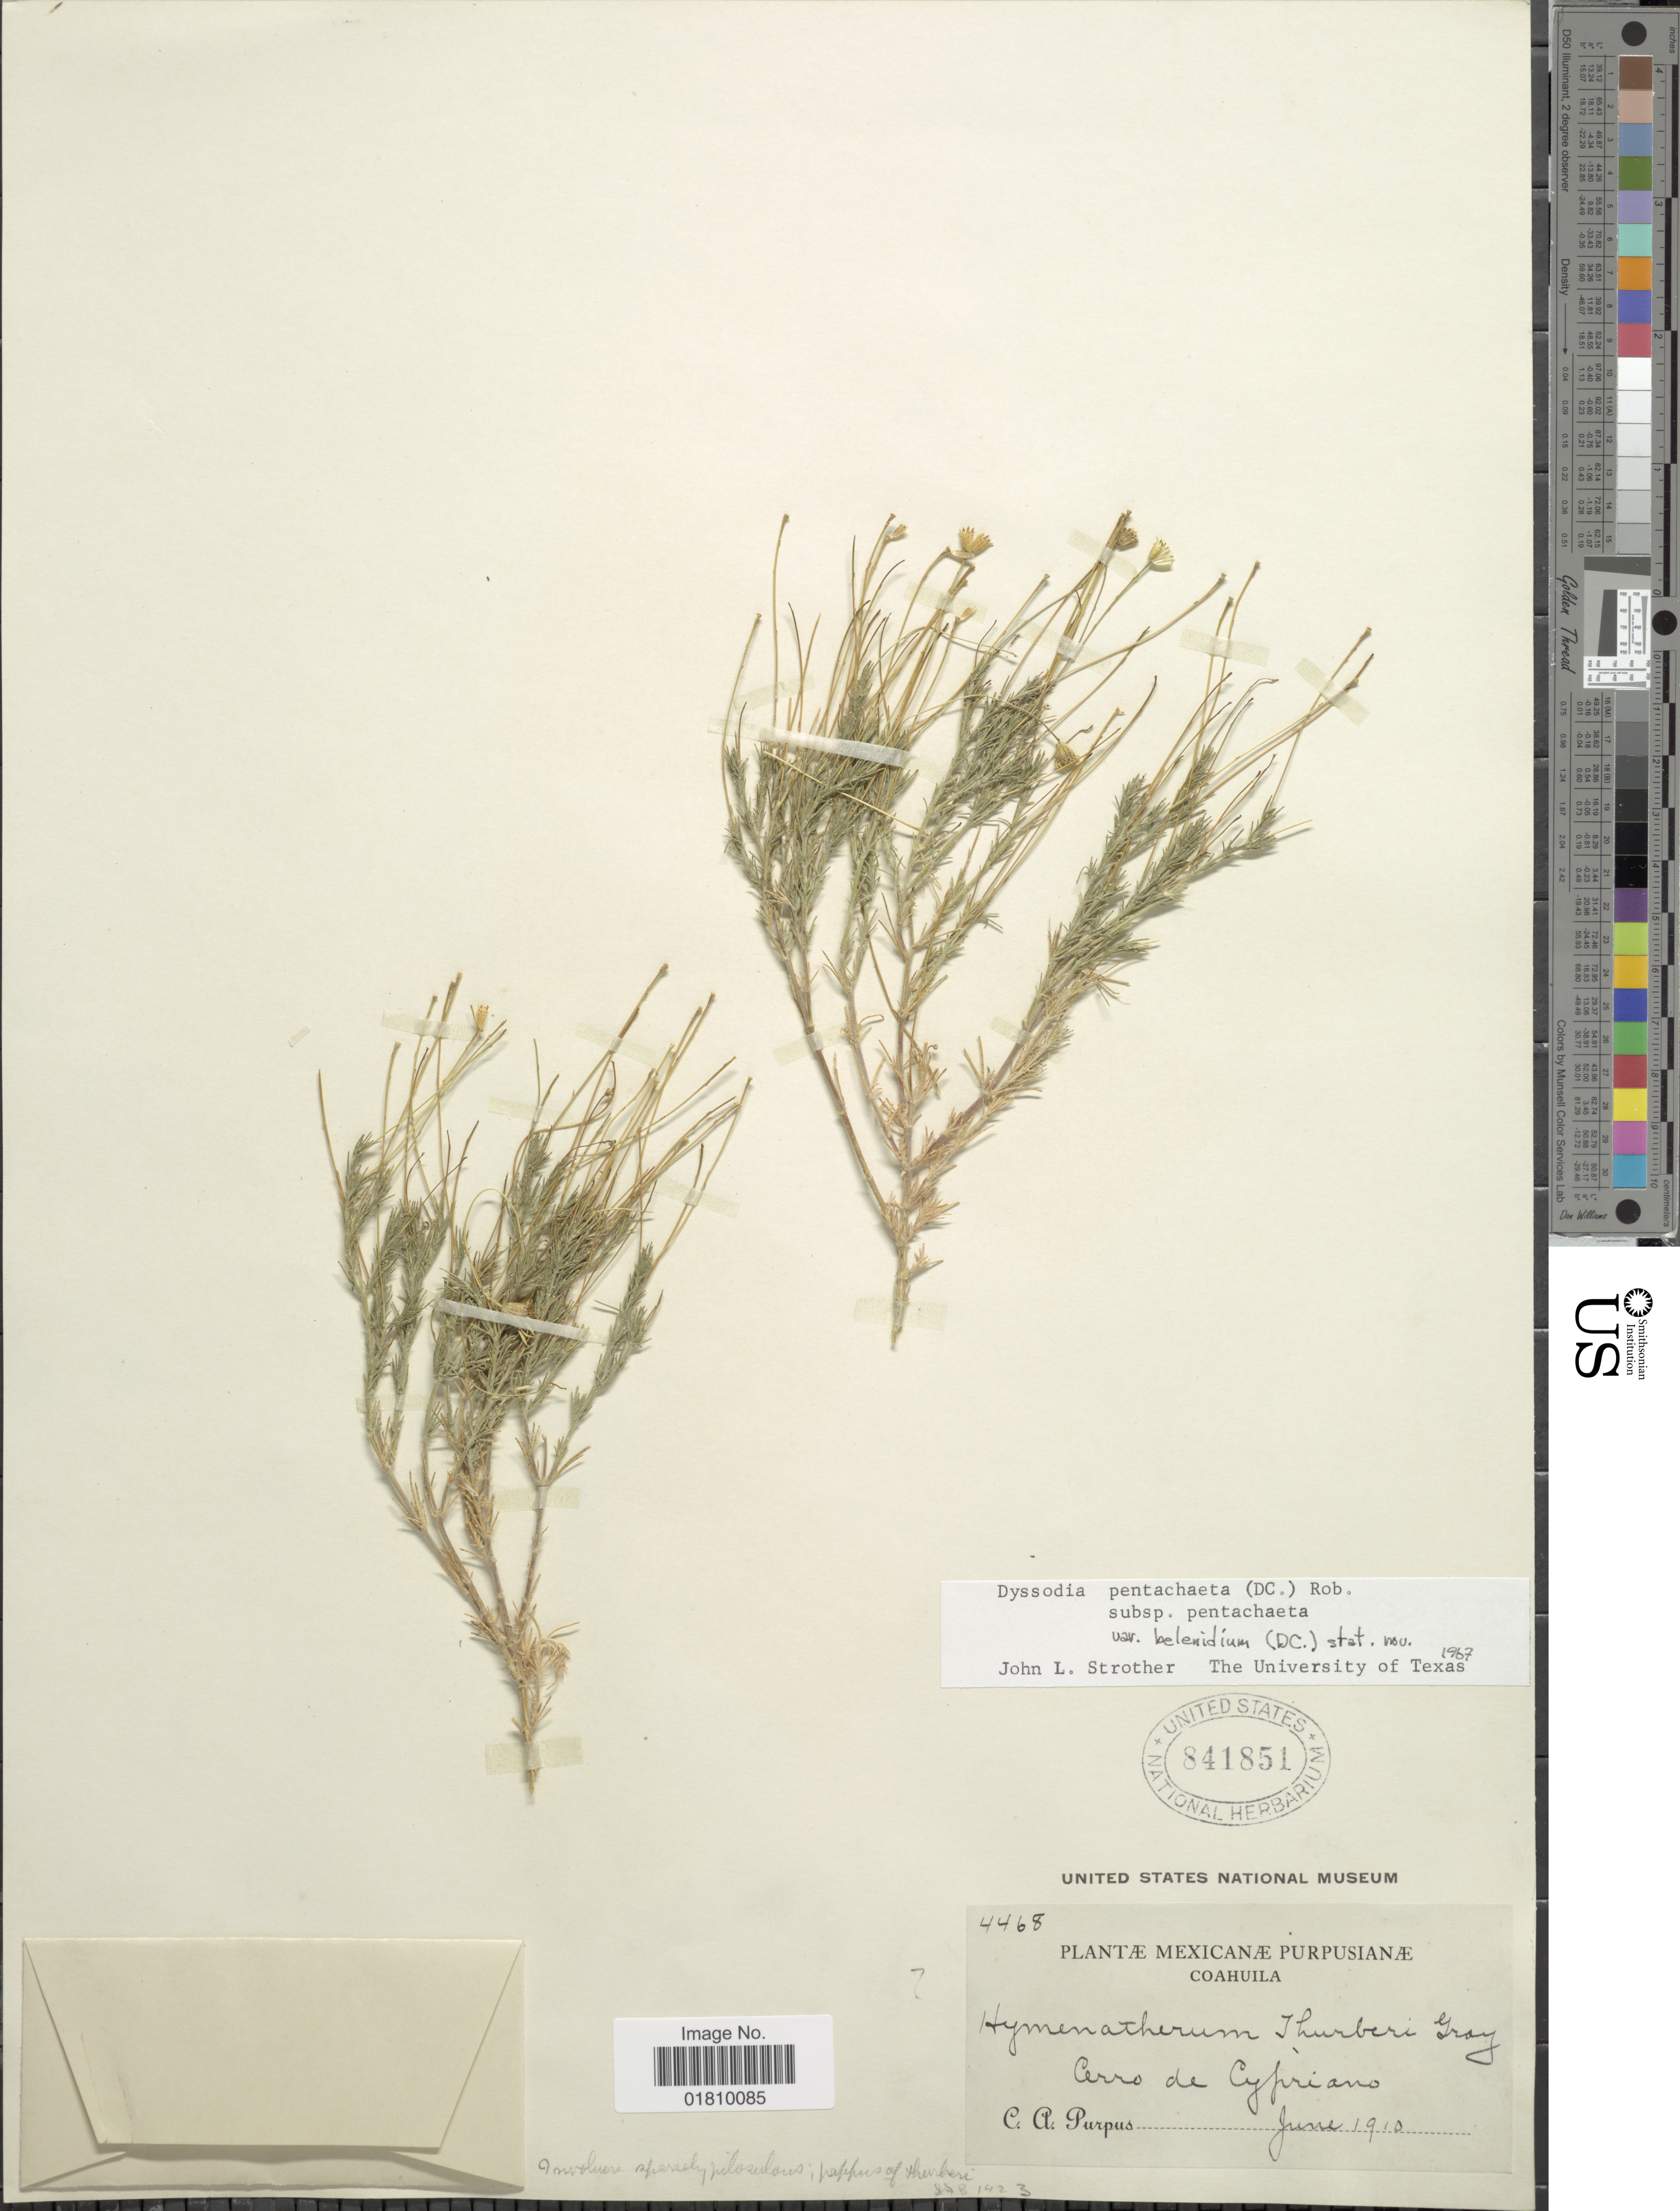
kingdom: Plantae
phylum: Tracheophyta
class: Magnoliopsida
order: Asterales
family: Asteraceae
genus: Thymophylla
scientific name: Thymophylla pentachaeta var. belenidium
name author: (DC.) Strother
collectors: C. A. Purpus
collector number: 4468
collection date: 1910-10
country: Mexico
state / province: Coahuila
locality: Mexicanae Pupusianae, Cerro de Cypriano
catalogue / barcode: US 841851